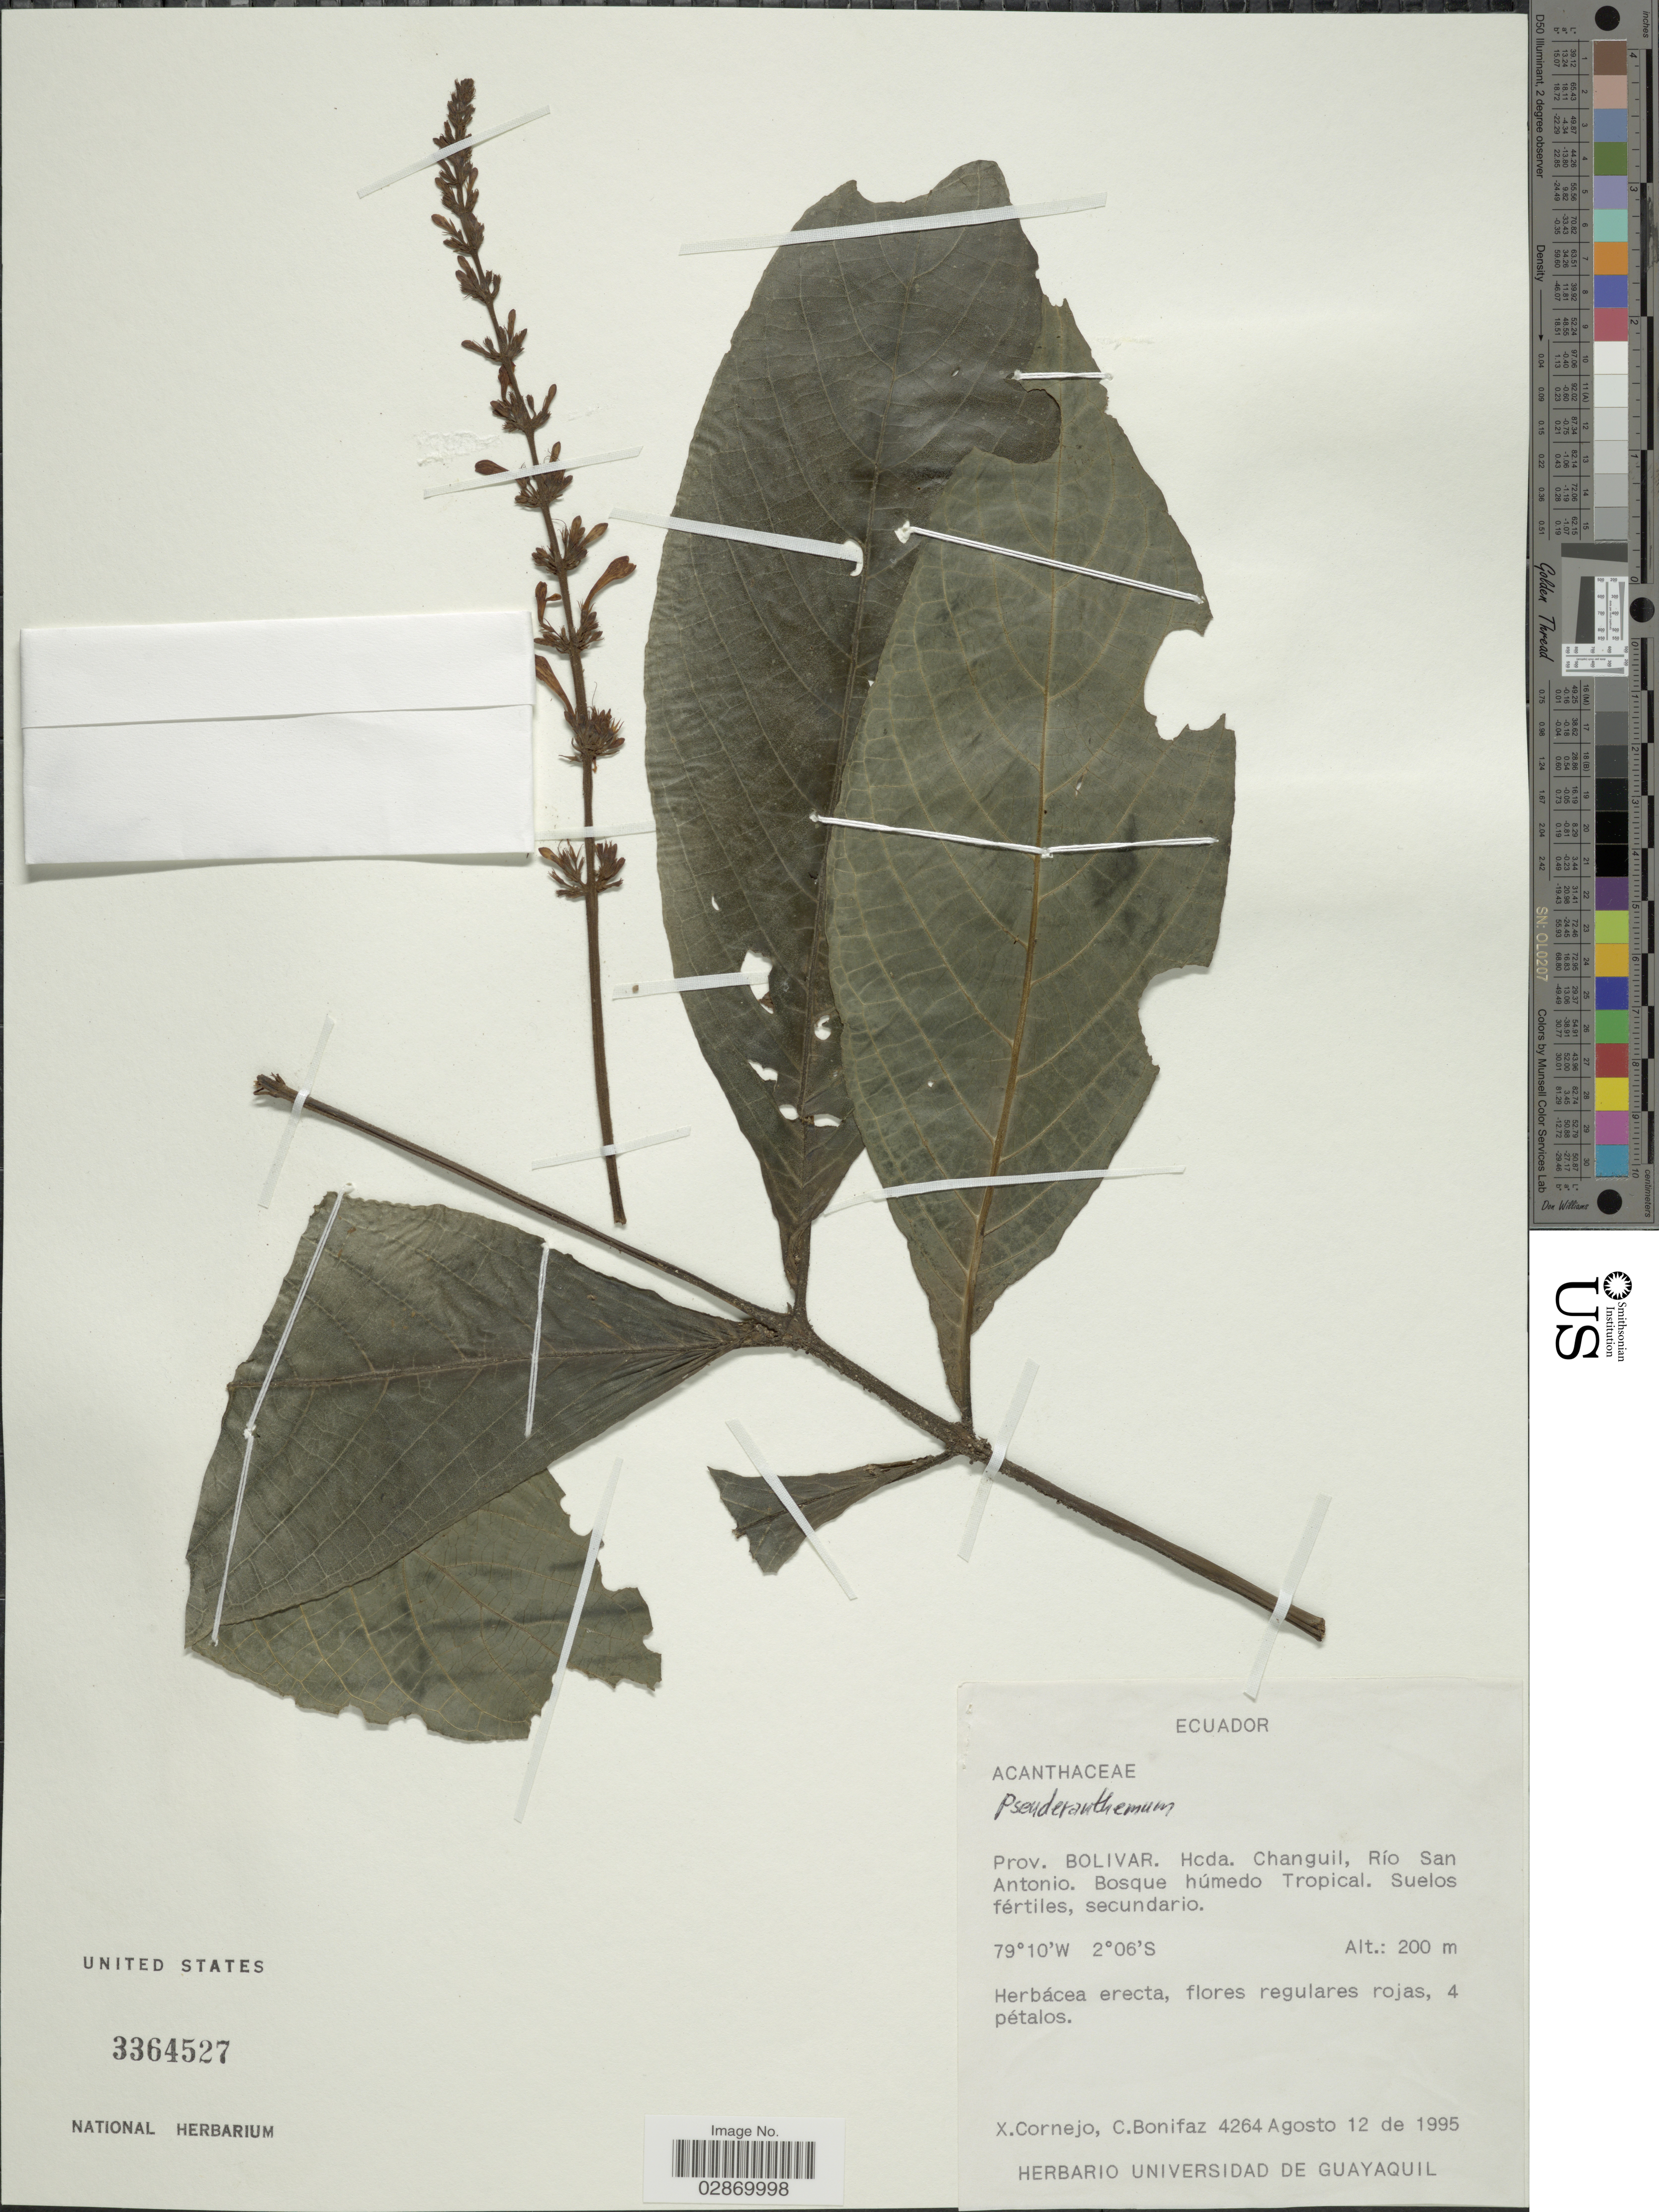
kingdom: Plantae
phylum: Tracheophyta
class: Magnoliopsida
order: Lamiales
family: Acanthaceae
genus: Pseuderanthemum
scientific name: Pseuderanthemum hookerianum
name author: (Nees) V.M. Baum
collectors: X. F. Cornejo & C. Bonifaz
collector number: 4264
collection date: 1995-08-12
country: Ecuador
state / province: Bolívar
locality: Hcda. Changuil, Río San Antonio.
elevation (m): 200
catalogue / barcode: US 3364527